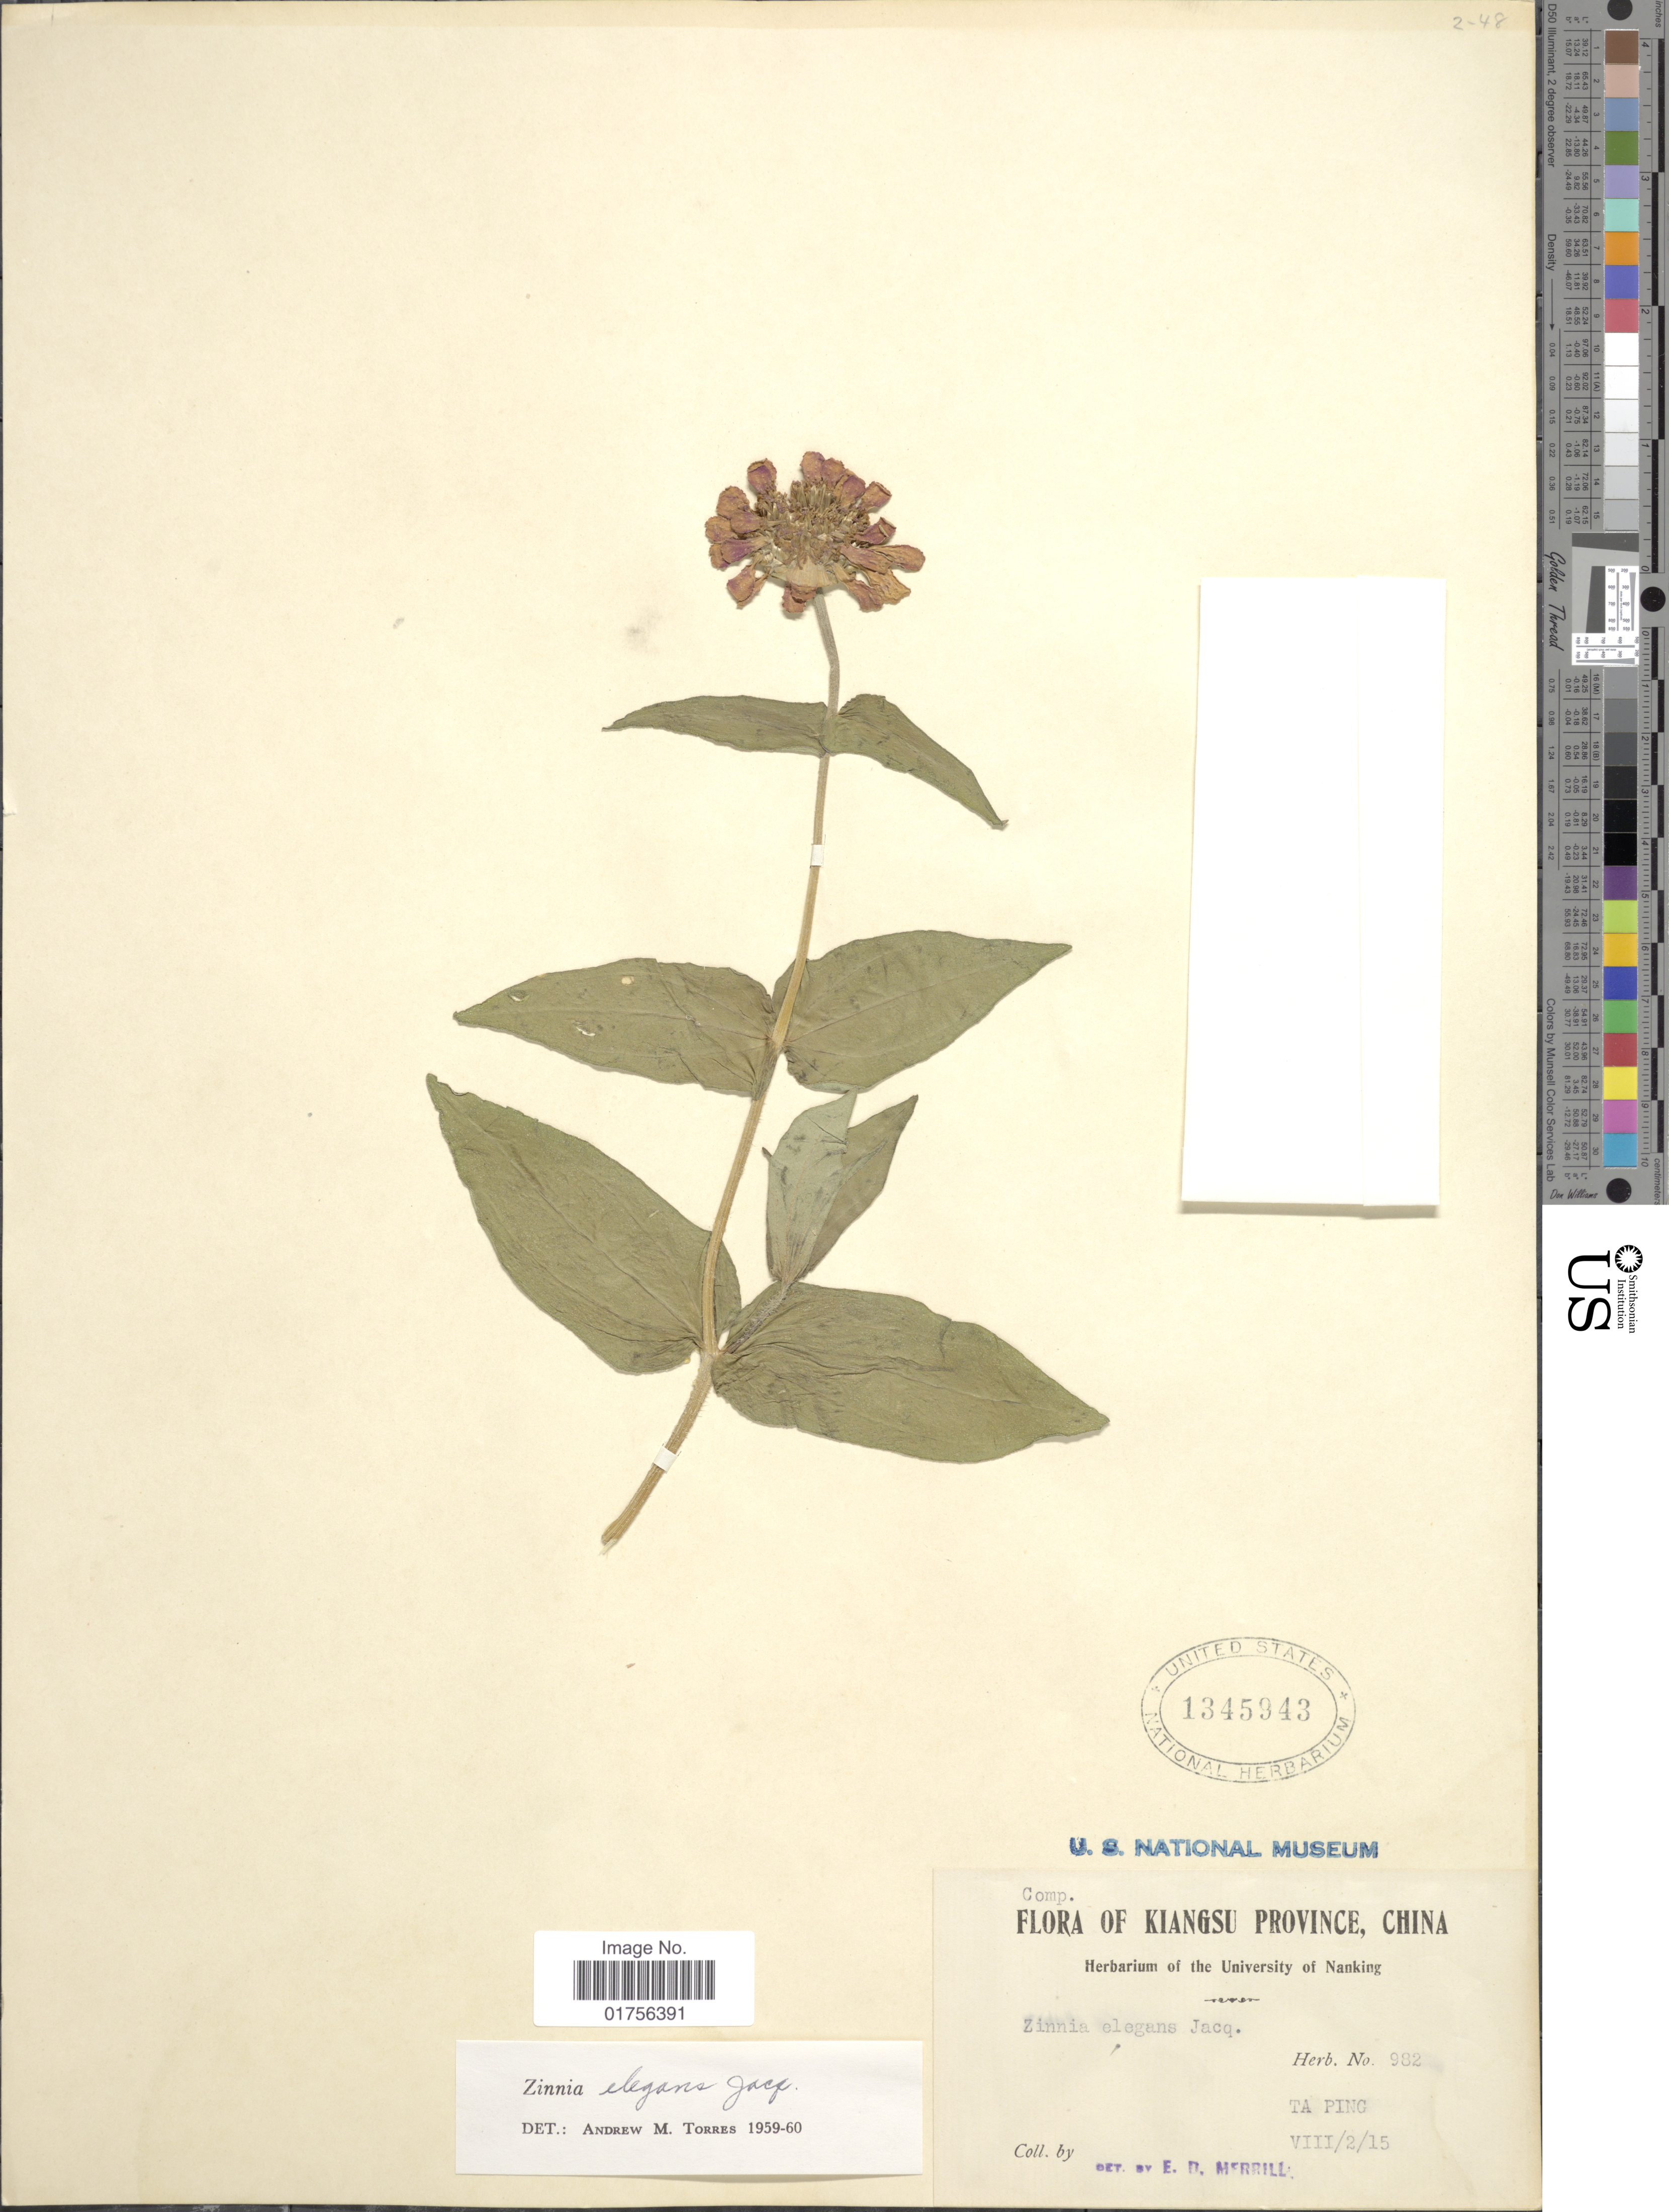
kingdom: Plantae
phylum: Tracheophyta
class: Magnoliopsida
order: Asterales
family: Asteraceae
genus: Zinnia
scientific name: Zinnia elegans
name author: Jacq.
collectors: ex herb. University of Nanking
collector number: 982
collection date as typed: Transcribed d/m/y: 2/8/15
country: China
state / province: Jiangsu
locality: Kiangsu Province, China, Ta Ping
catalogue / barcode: US 1345943